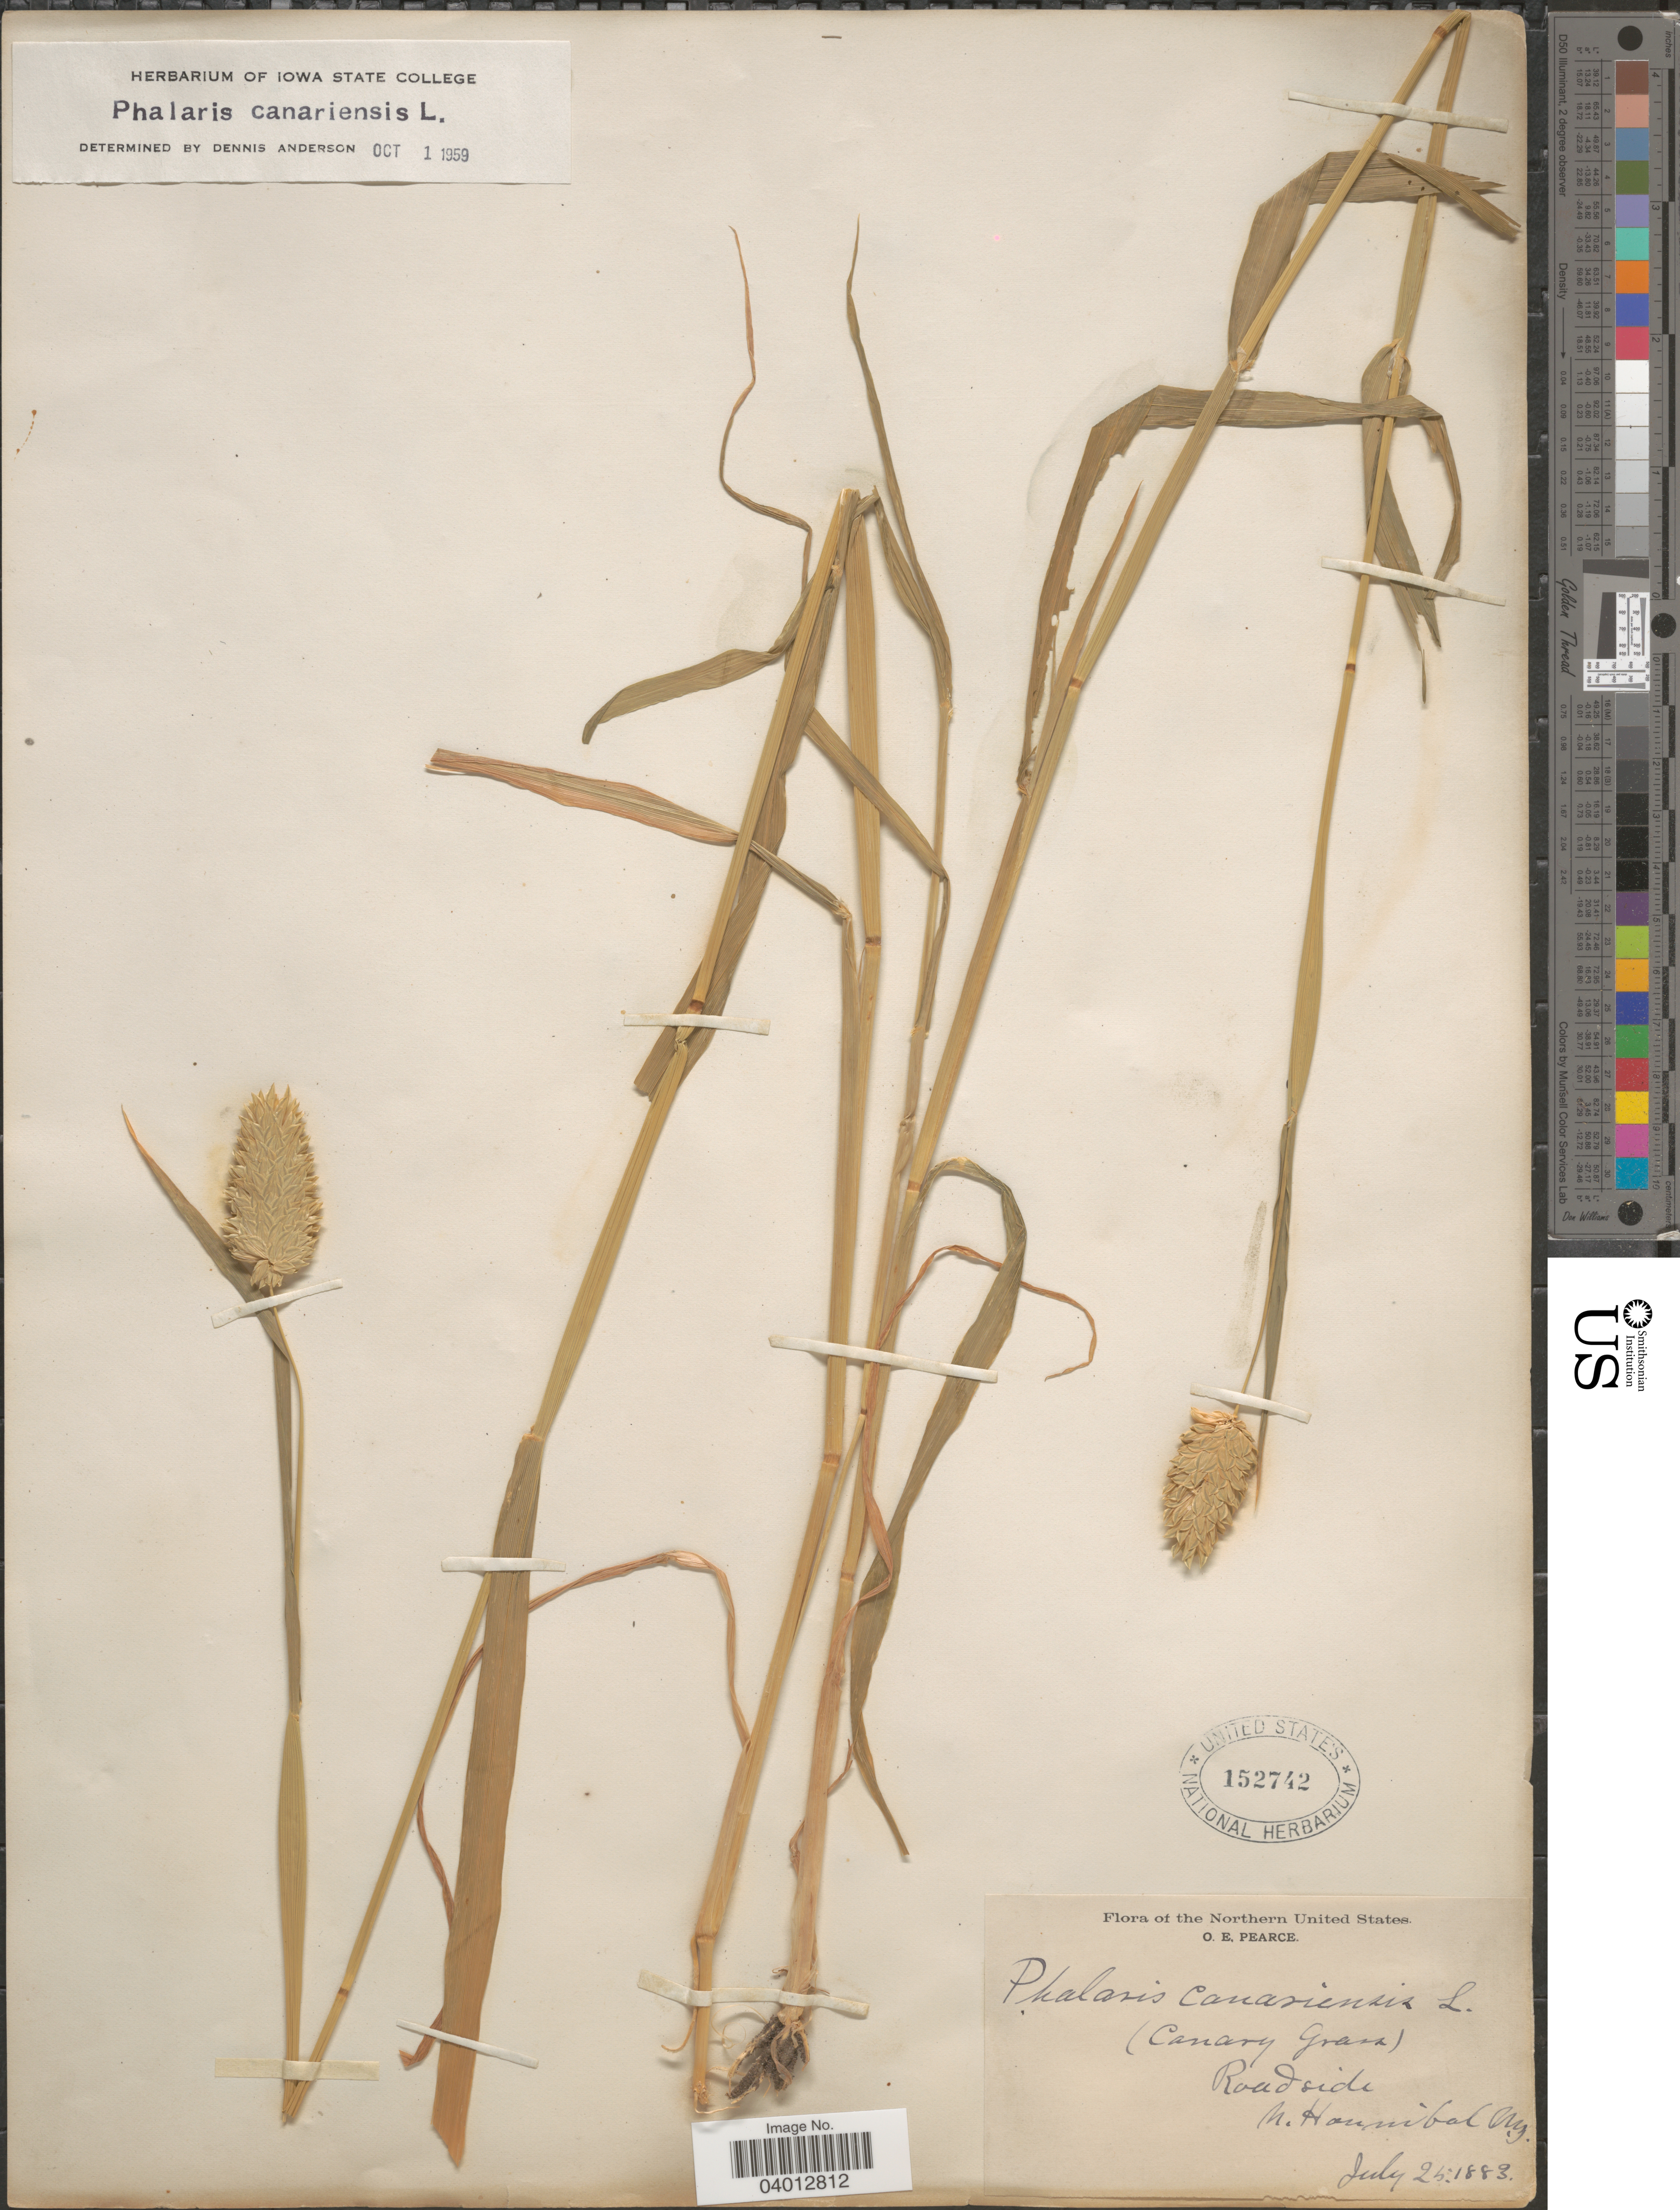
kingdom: Plantae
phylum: Tracheophyta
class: Liliopsida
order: Poales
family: Poaceae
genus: Phalaris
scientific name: Phalaris canariensis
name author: L.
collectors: O. E. Pearce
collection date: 1883-07-25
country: United States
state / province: New York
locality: Northern United States. Roadside N. Hannibal.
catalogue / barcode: US 152742